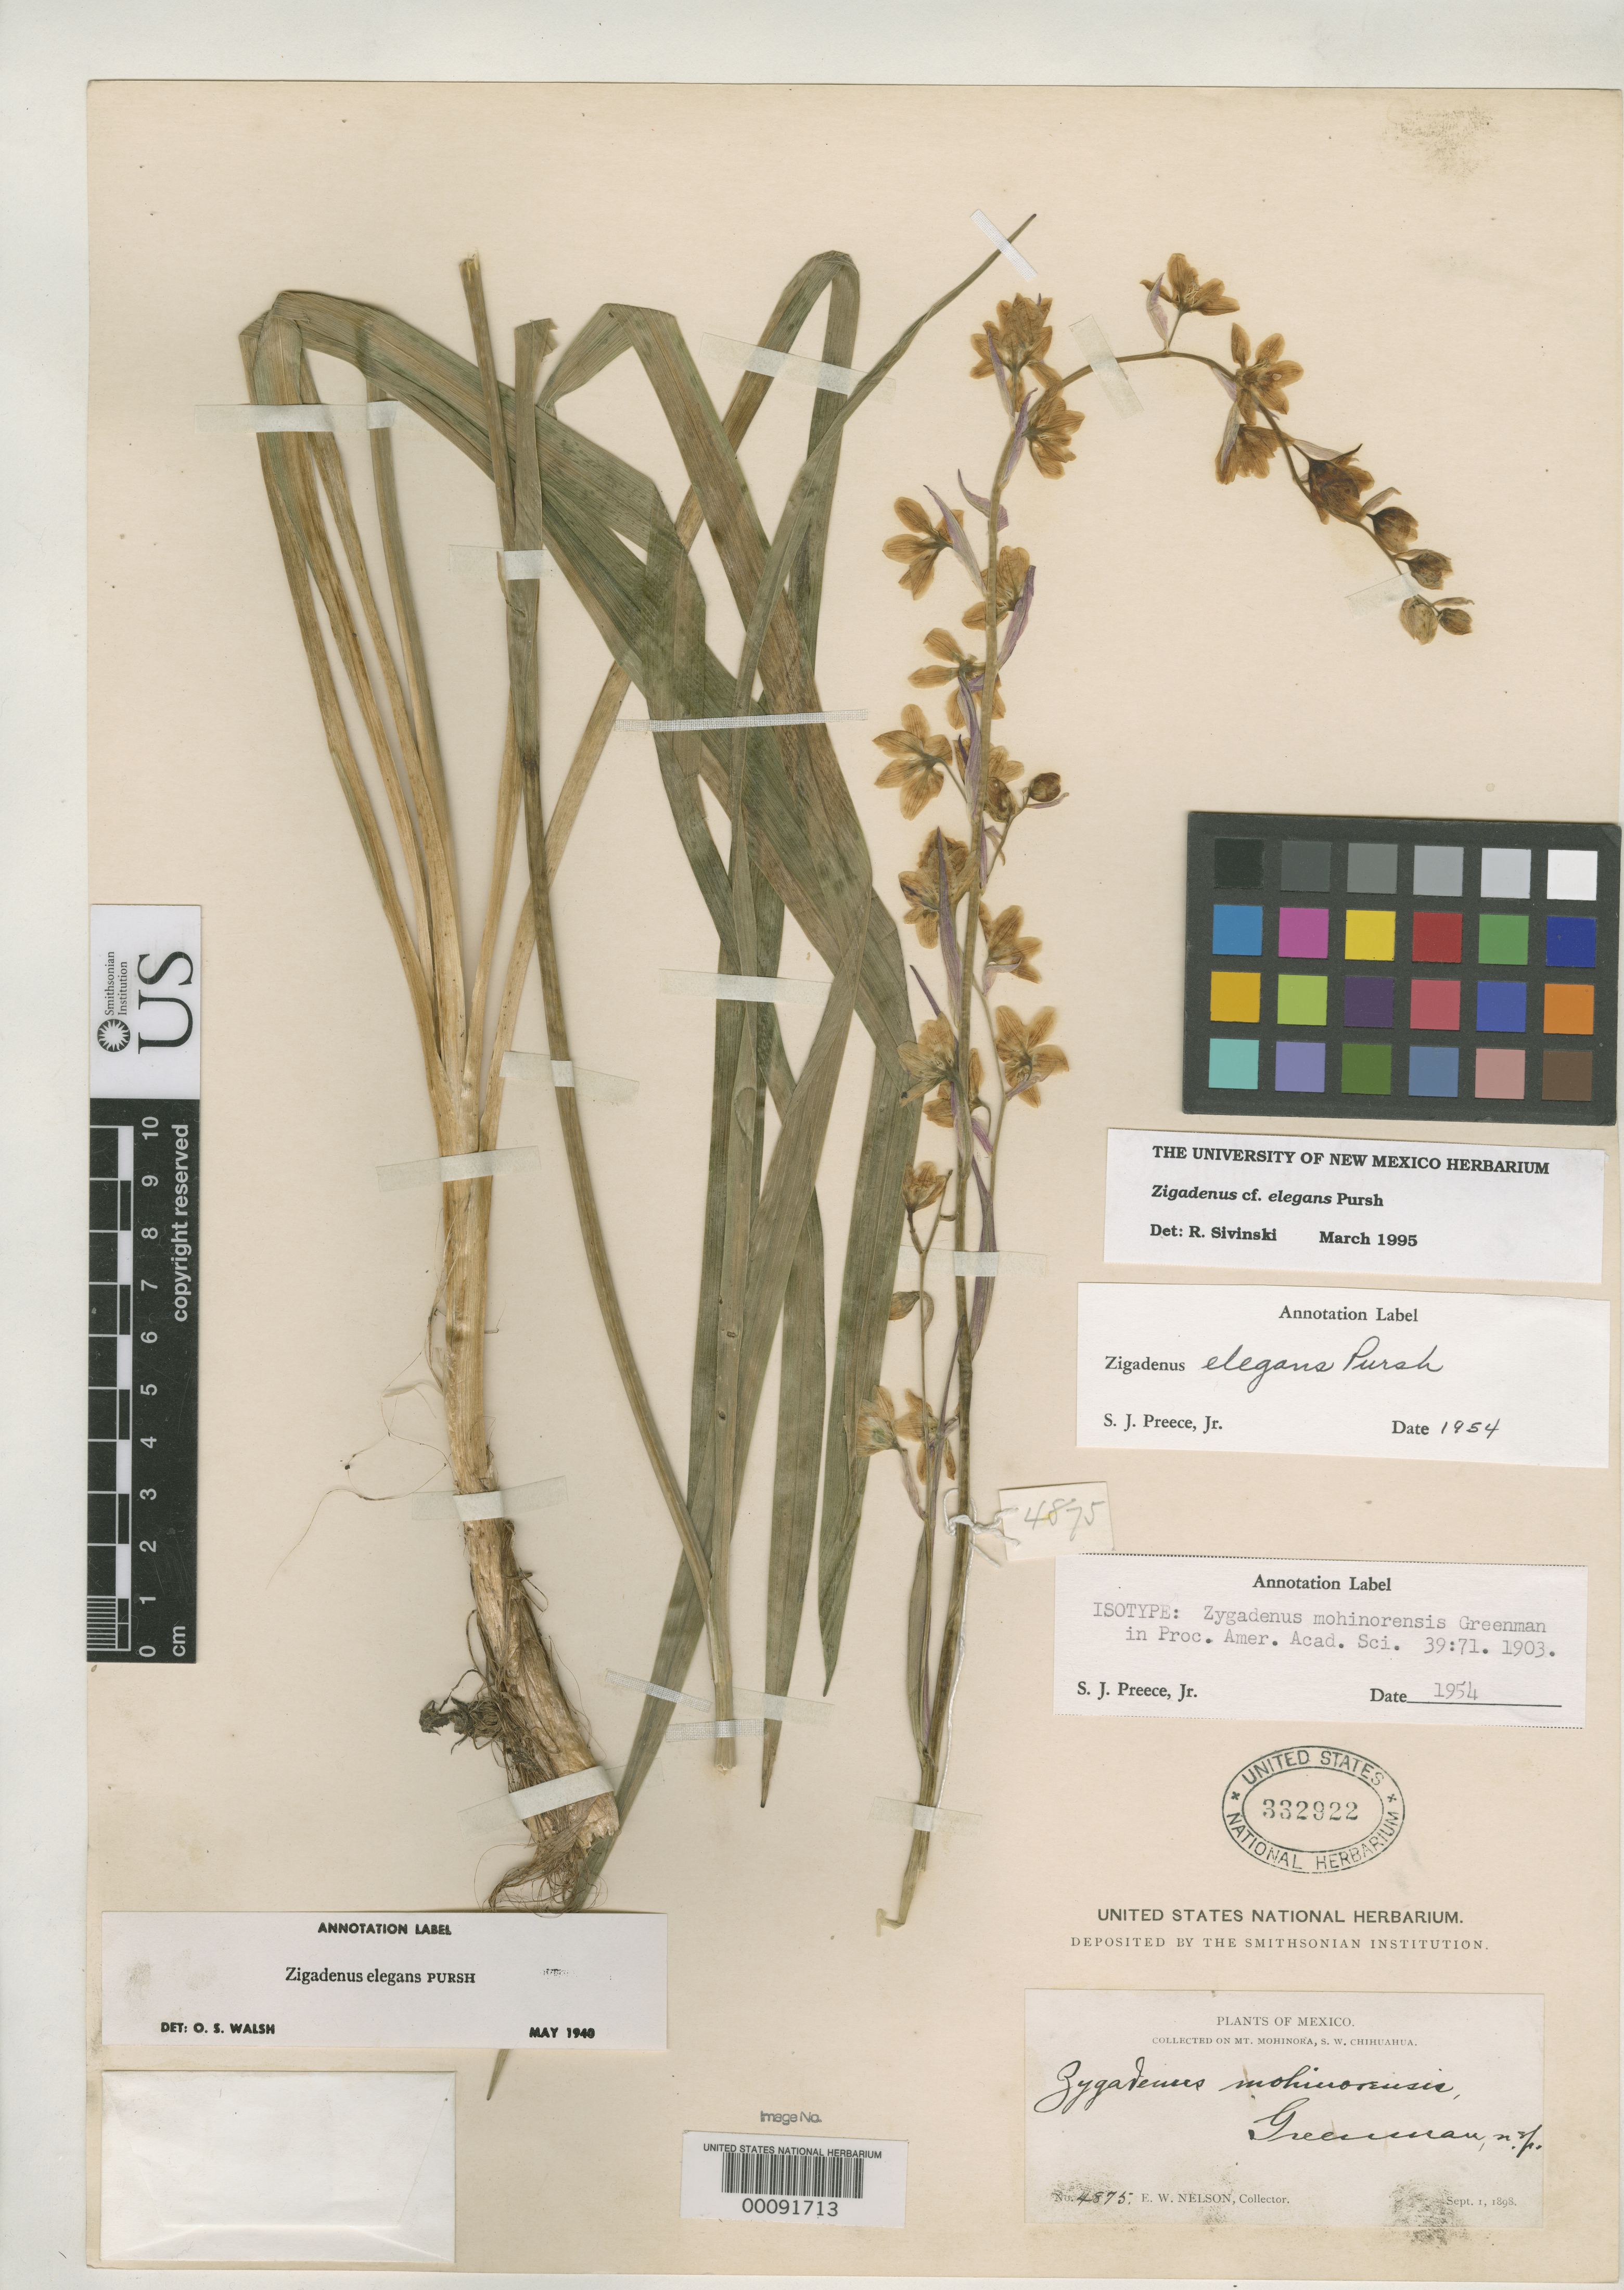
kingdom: Plantae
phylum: Tracheophyta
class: Liliopsida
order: Liliales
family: Melanthiaceae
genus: Zigadenus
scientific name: Zigadenus mohinorensis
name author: Greenm.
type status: Isotype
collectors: E. W. Nelson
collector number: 4875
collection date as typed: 01 Sep 1898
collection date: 1898-09-01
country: Mexico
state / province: Chihuahua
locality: Mount Mohinora.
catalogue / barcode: US 332922